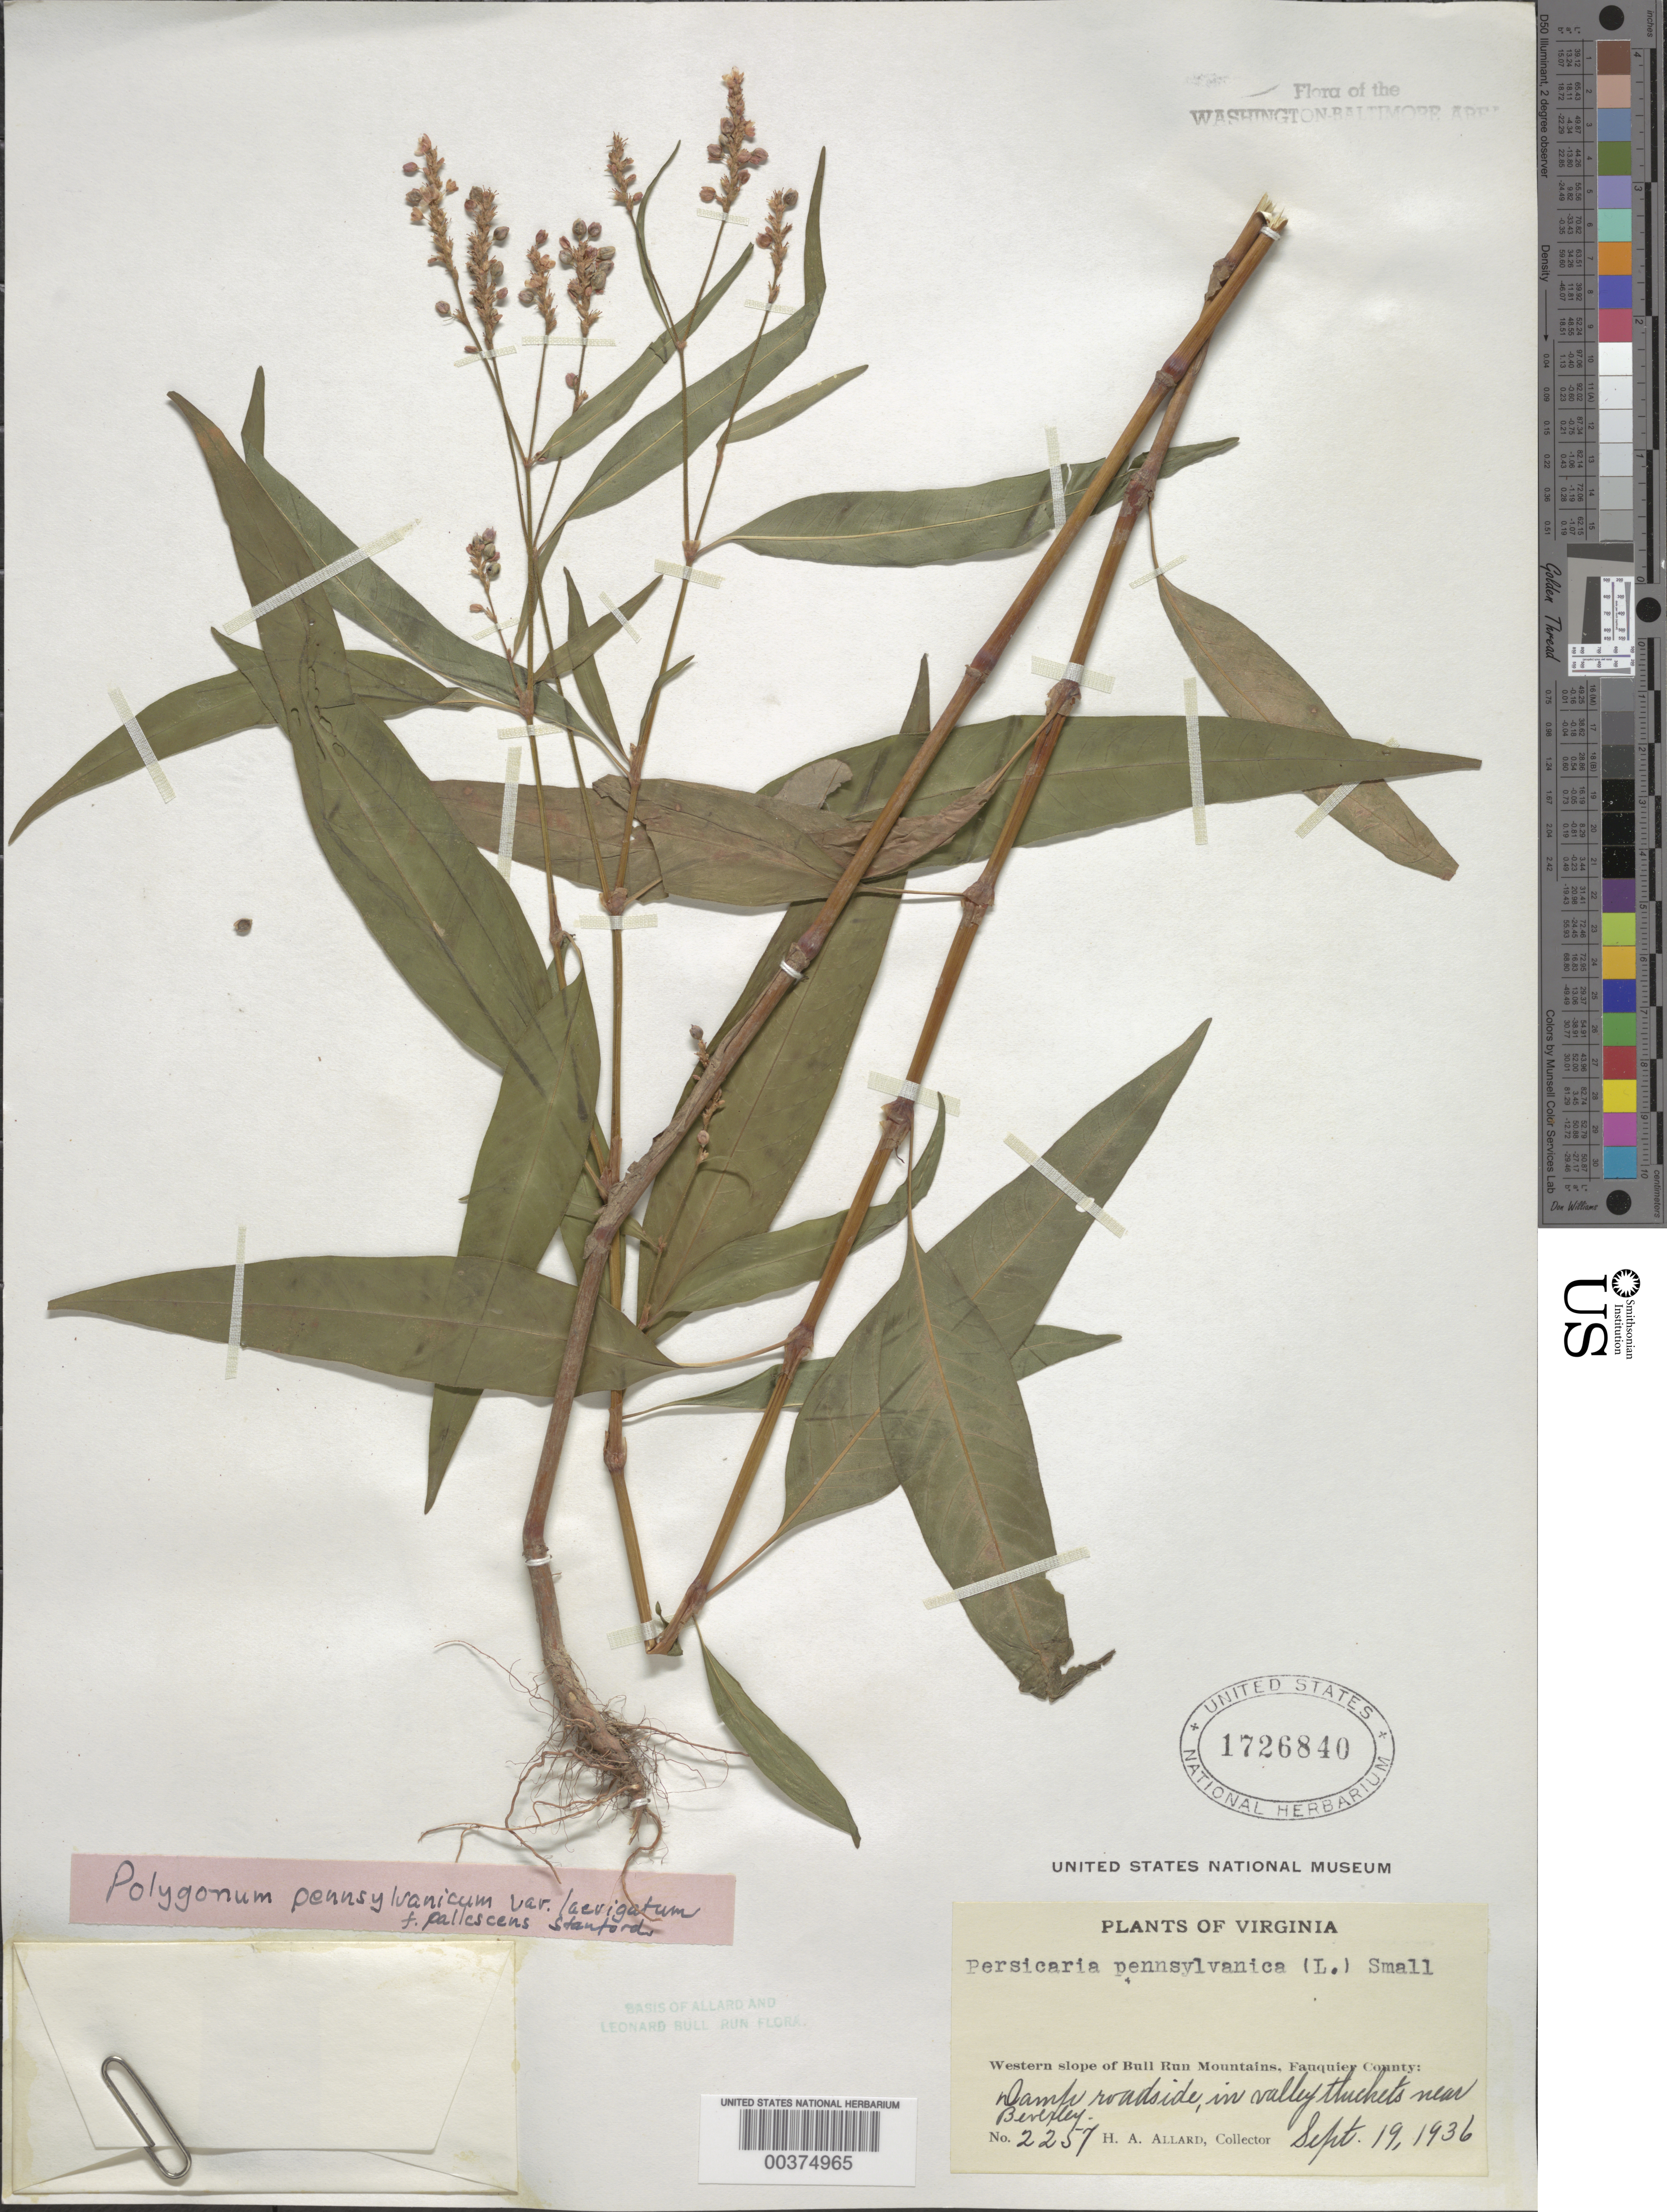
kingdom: Plantae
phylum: Tracheophyta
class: Magnoliopsida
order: Caryophyllales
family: Polygonaceae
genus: Persicaria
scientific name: Persicaria pensylvanica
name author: (L.) M. Gómez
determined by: Atha, D. E.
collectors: H. A. Allard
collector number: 2257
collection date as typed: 19 Sep 1936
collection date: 1936-09-19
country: United States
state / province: Virginia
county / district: Fauquier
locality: Beverley vicinity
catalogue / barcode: US 1726840